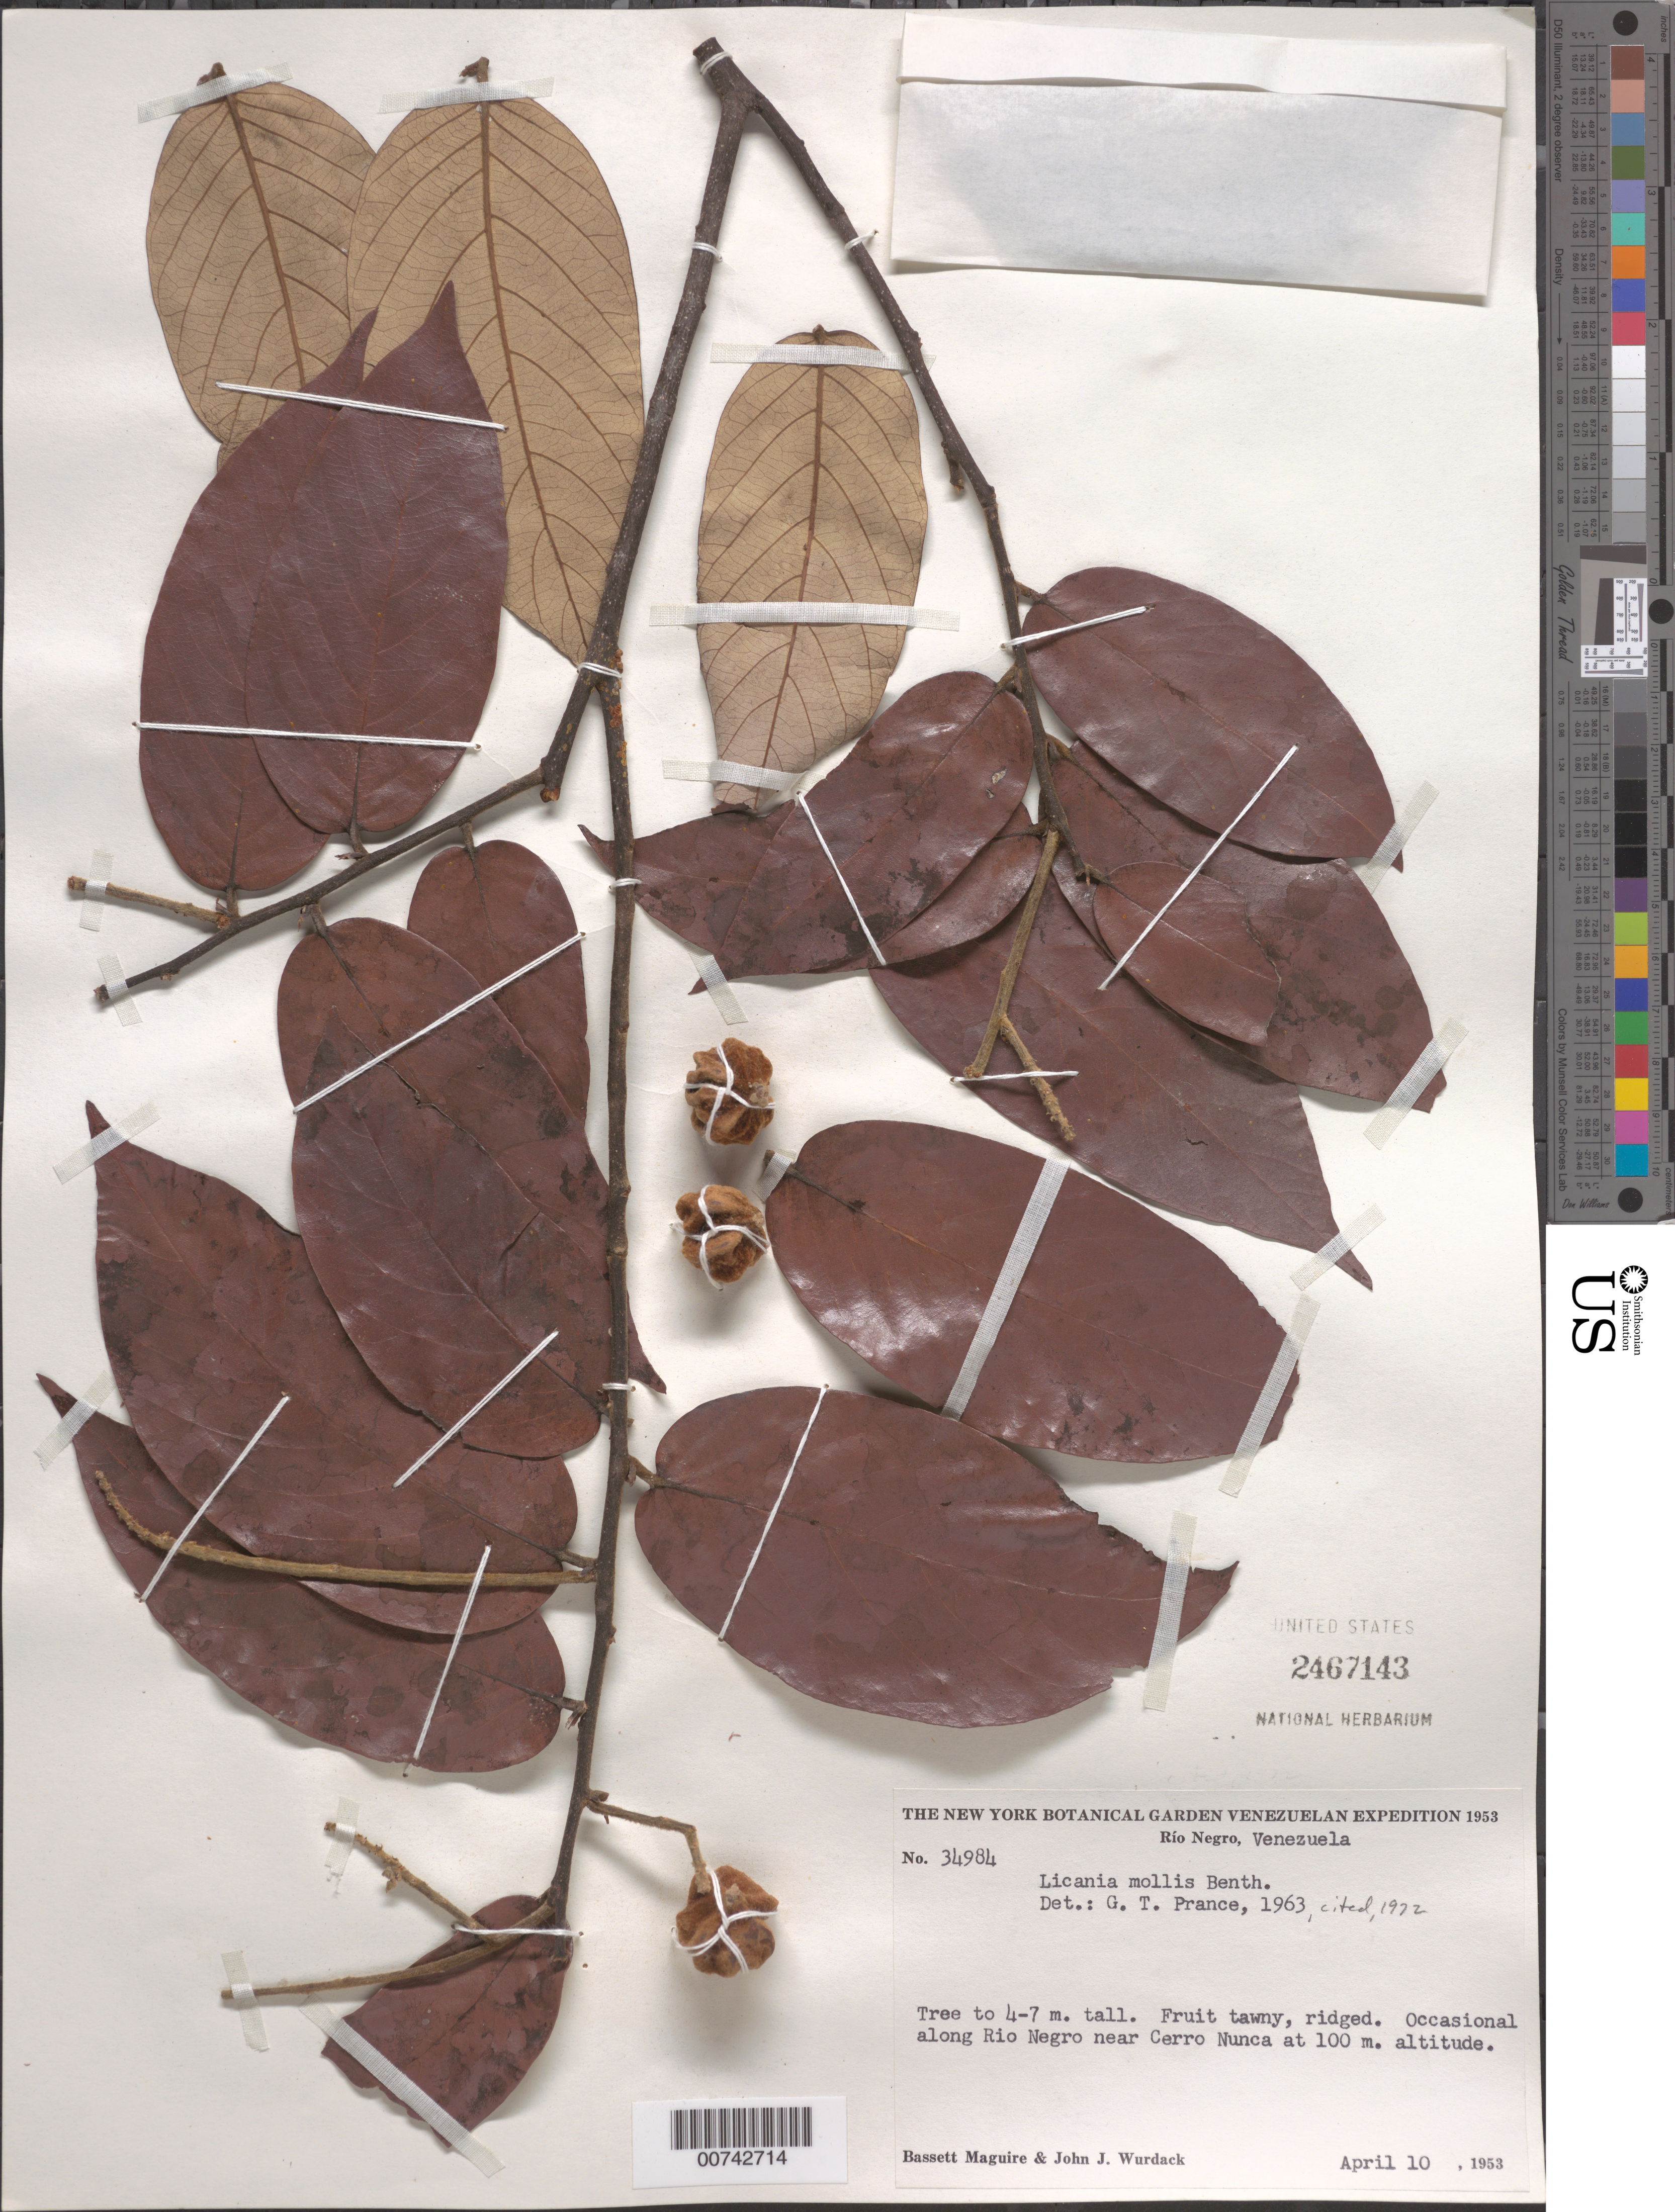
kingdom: Plantae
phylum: Tracheophyta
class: Magnoliopsida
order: Malpighiales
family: Chrysobalanaceae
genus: Licania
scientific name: Licania mollis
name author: Benth.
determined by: Prance, G. T.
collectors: B. Maguire & J. J. Wurdack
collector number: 34984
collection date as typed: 10-Apr-53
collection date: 1953-04-10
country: Venezuela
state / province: Amazonas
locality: Río Negro, near Cerro Nunca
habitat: Tree to 4-7 m tall. Fruit tawny, ridged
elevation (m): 100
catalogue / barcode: US 2467143